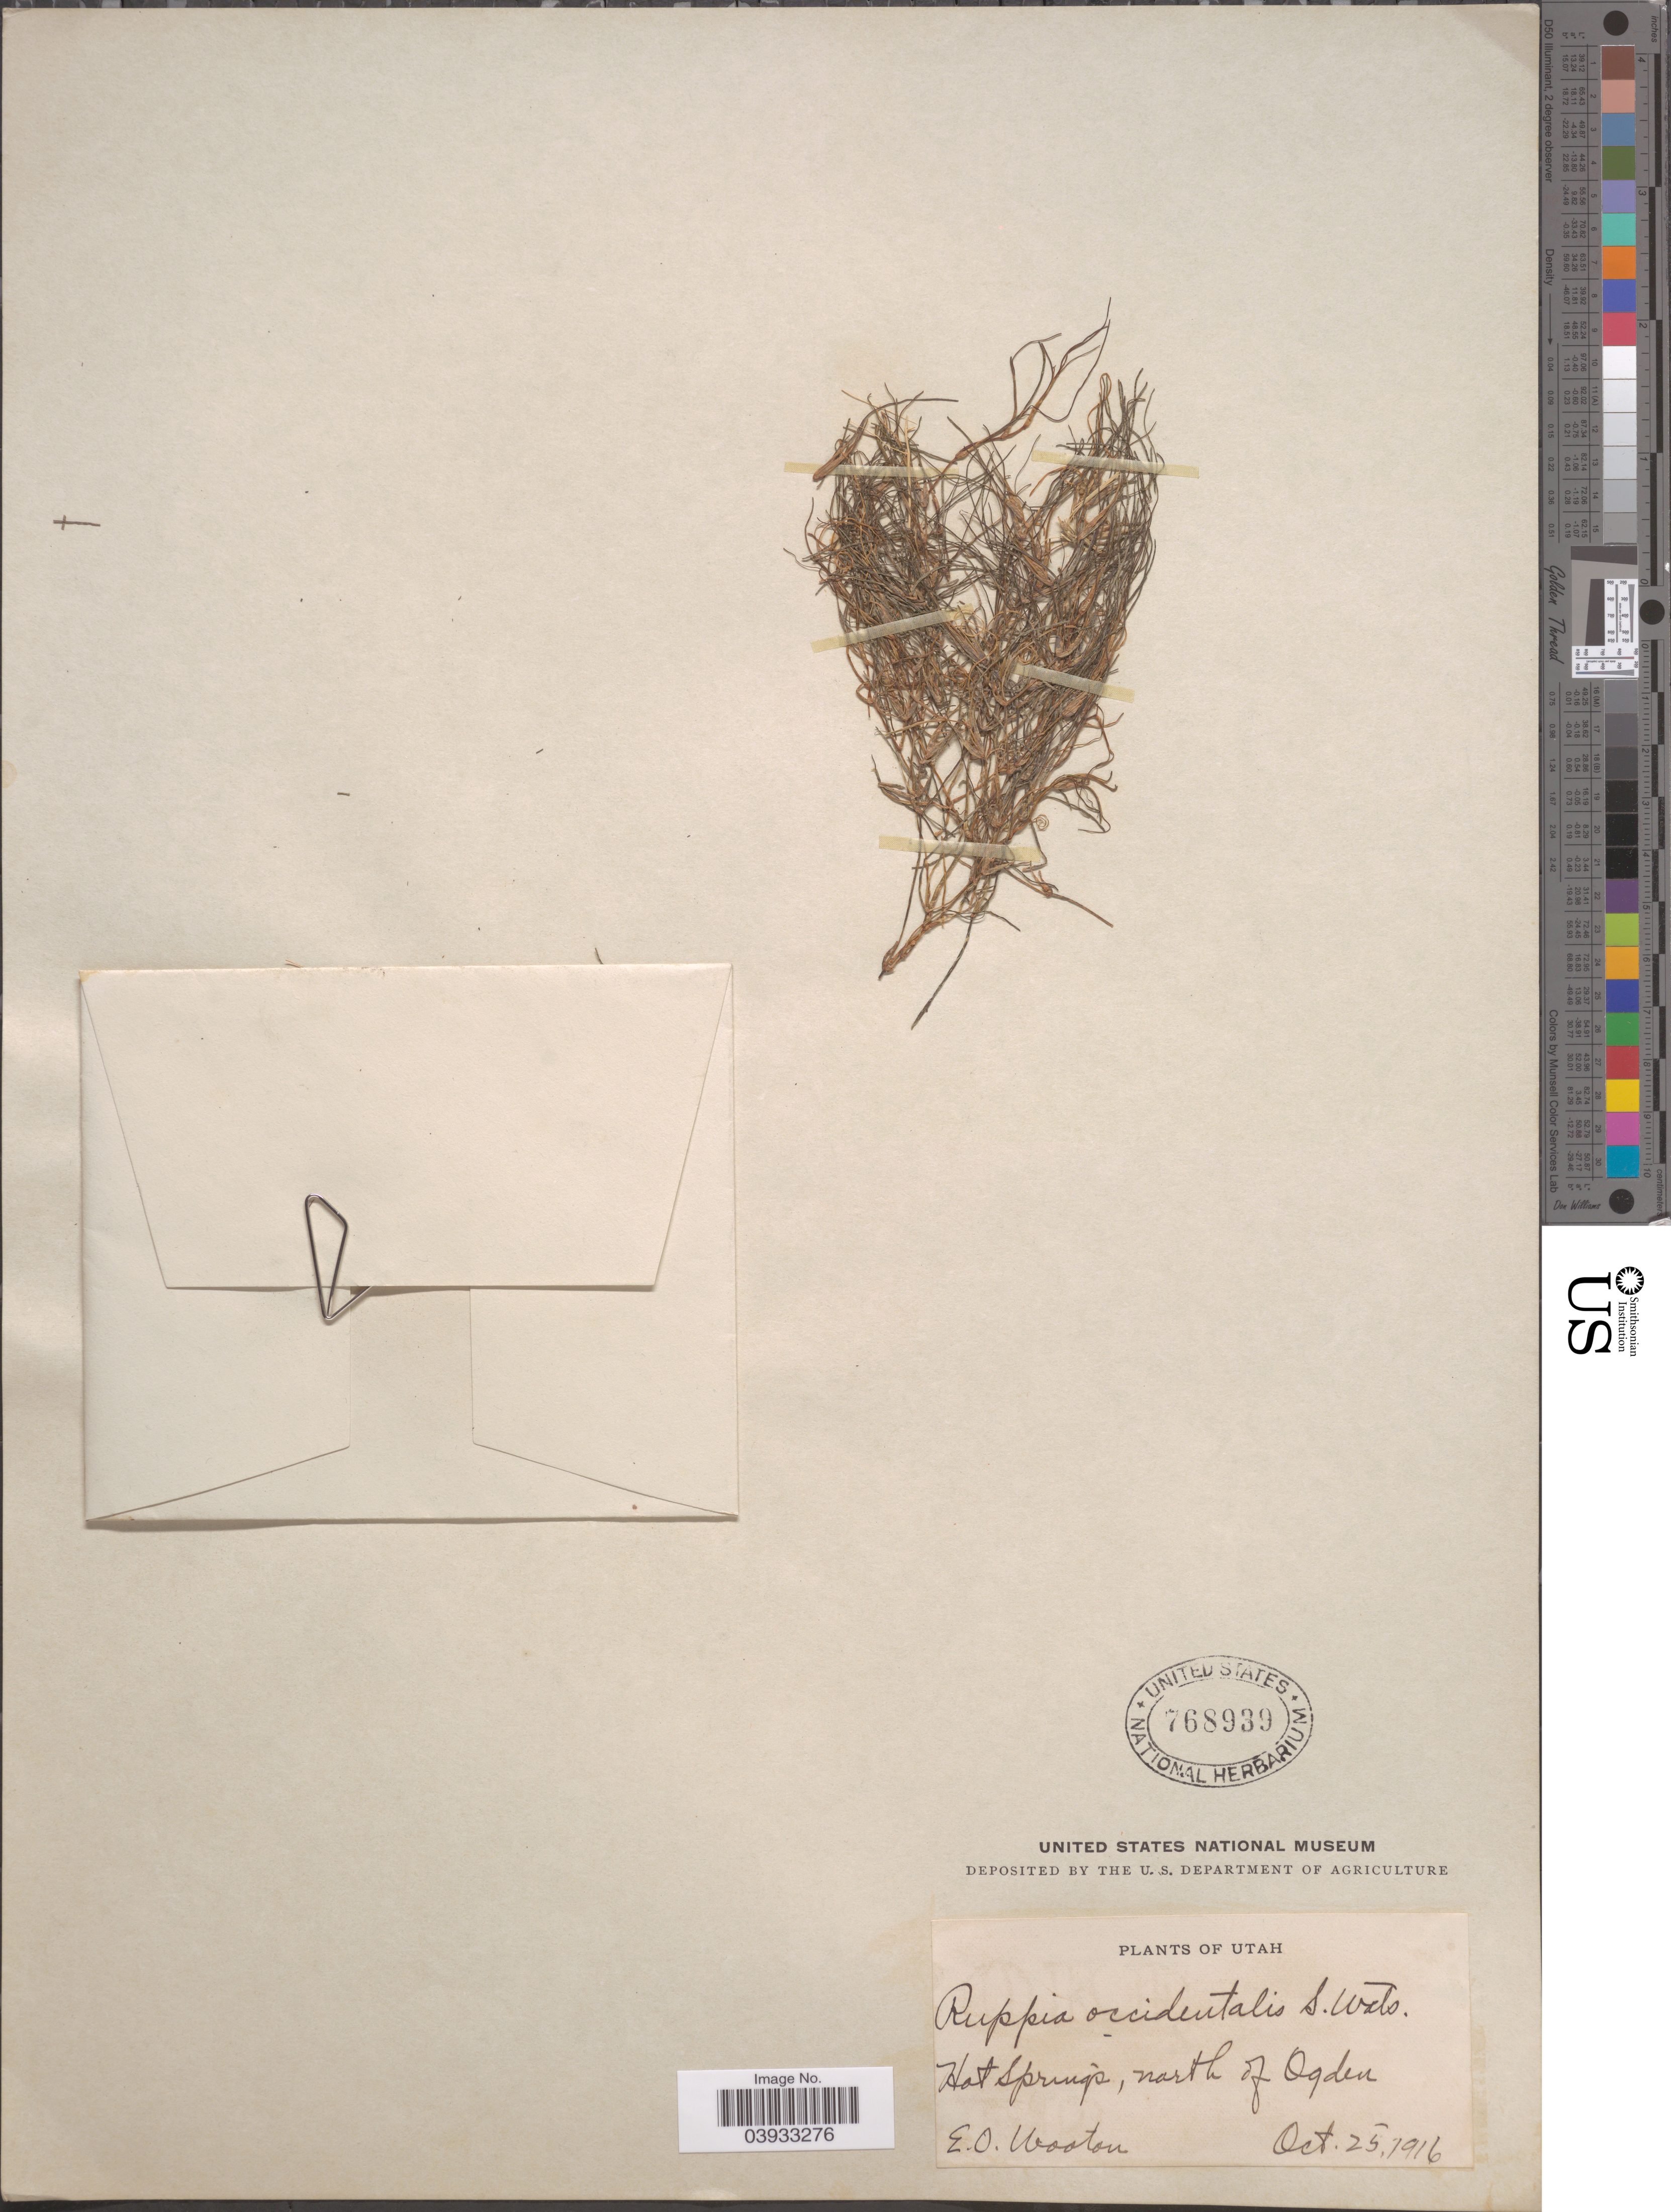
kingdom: Plantae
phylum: Tracheophyta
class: Liliopsida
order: Alismatales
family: Ruppiaceae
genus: Ruppia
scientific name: Ruppia occidentalis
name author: S. Watson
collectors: E. O. Wooton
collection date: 1916-10-25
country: United States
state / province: Utah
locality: Hot Springs, north of Ogden.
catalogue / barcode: US 768939